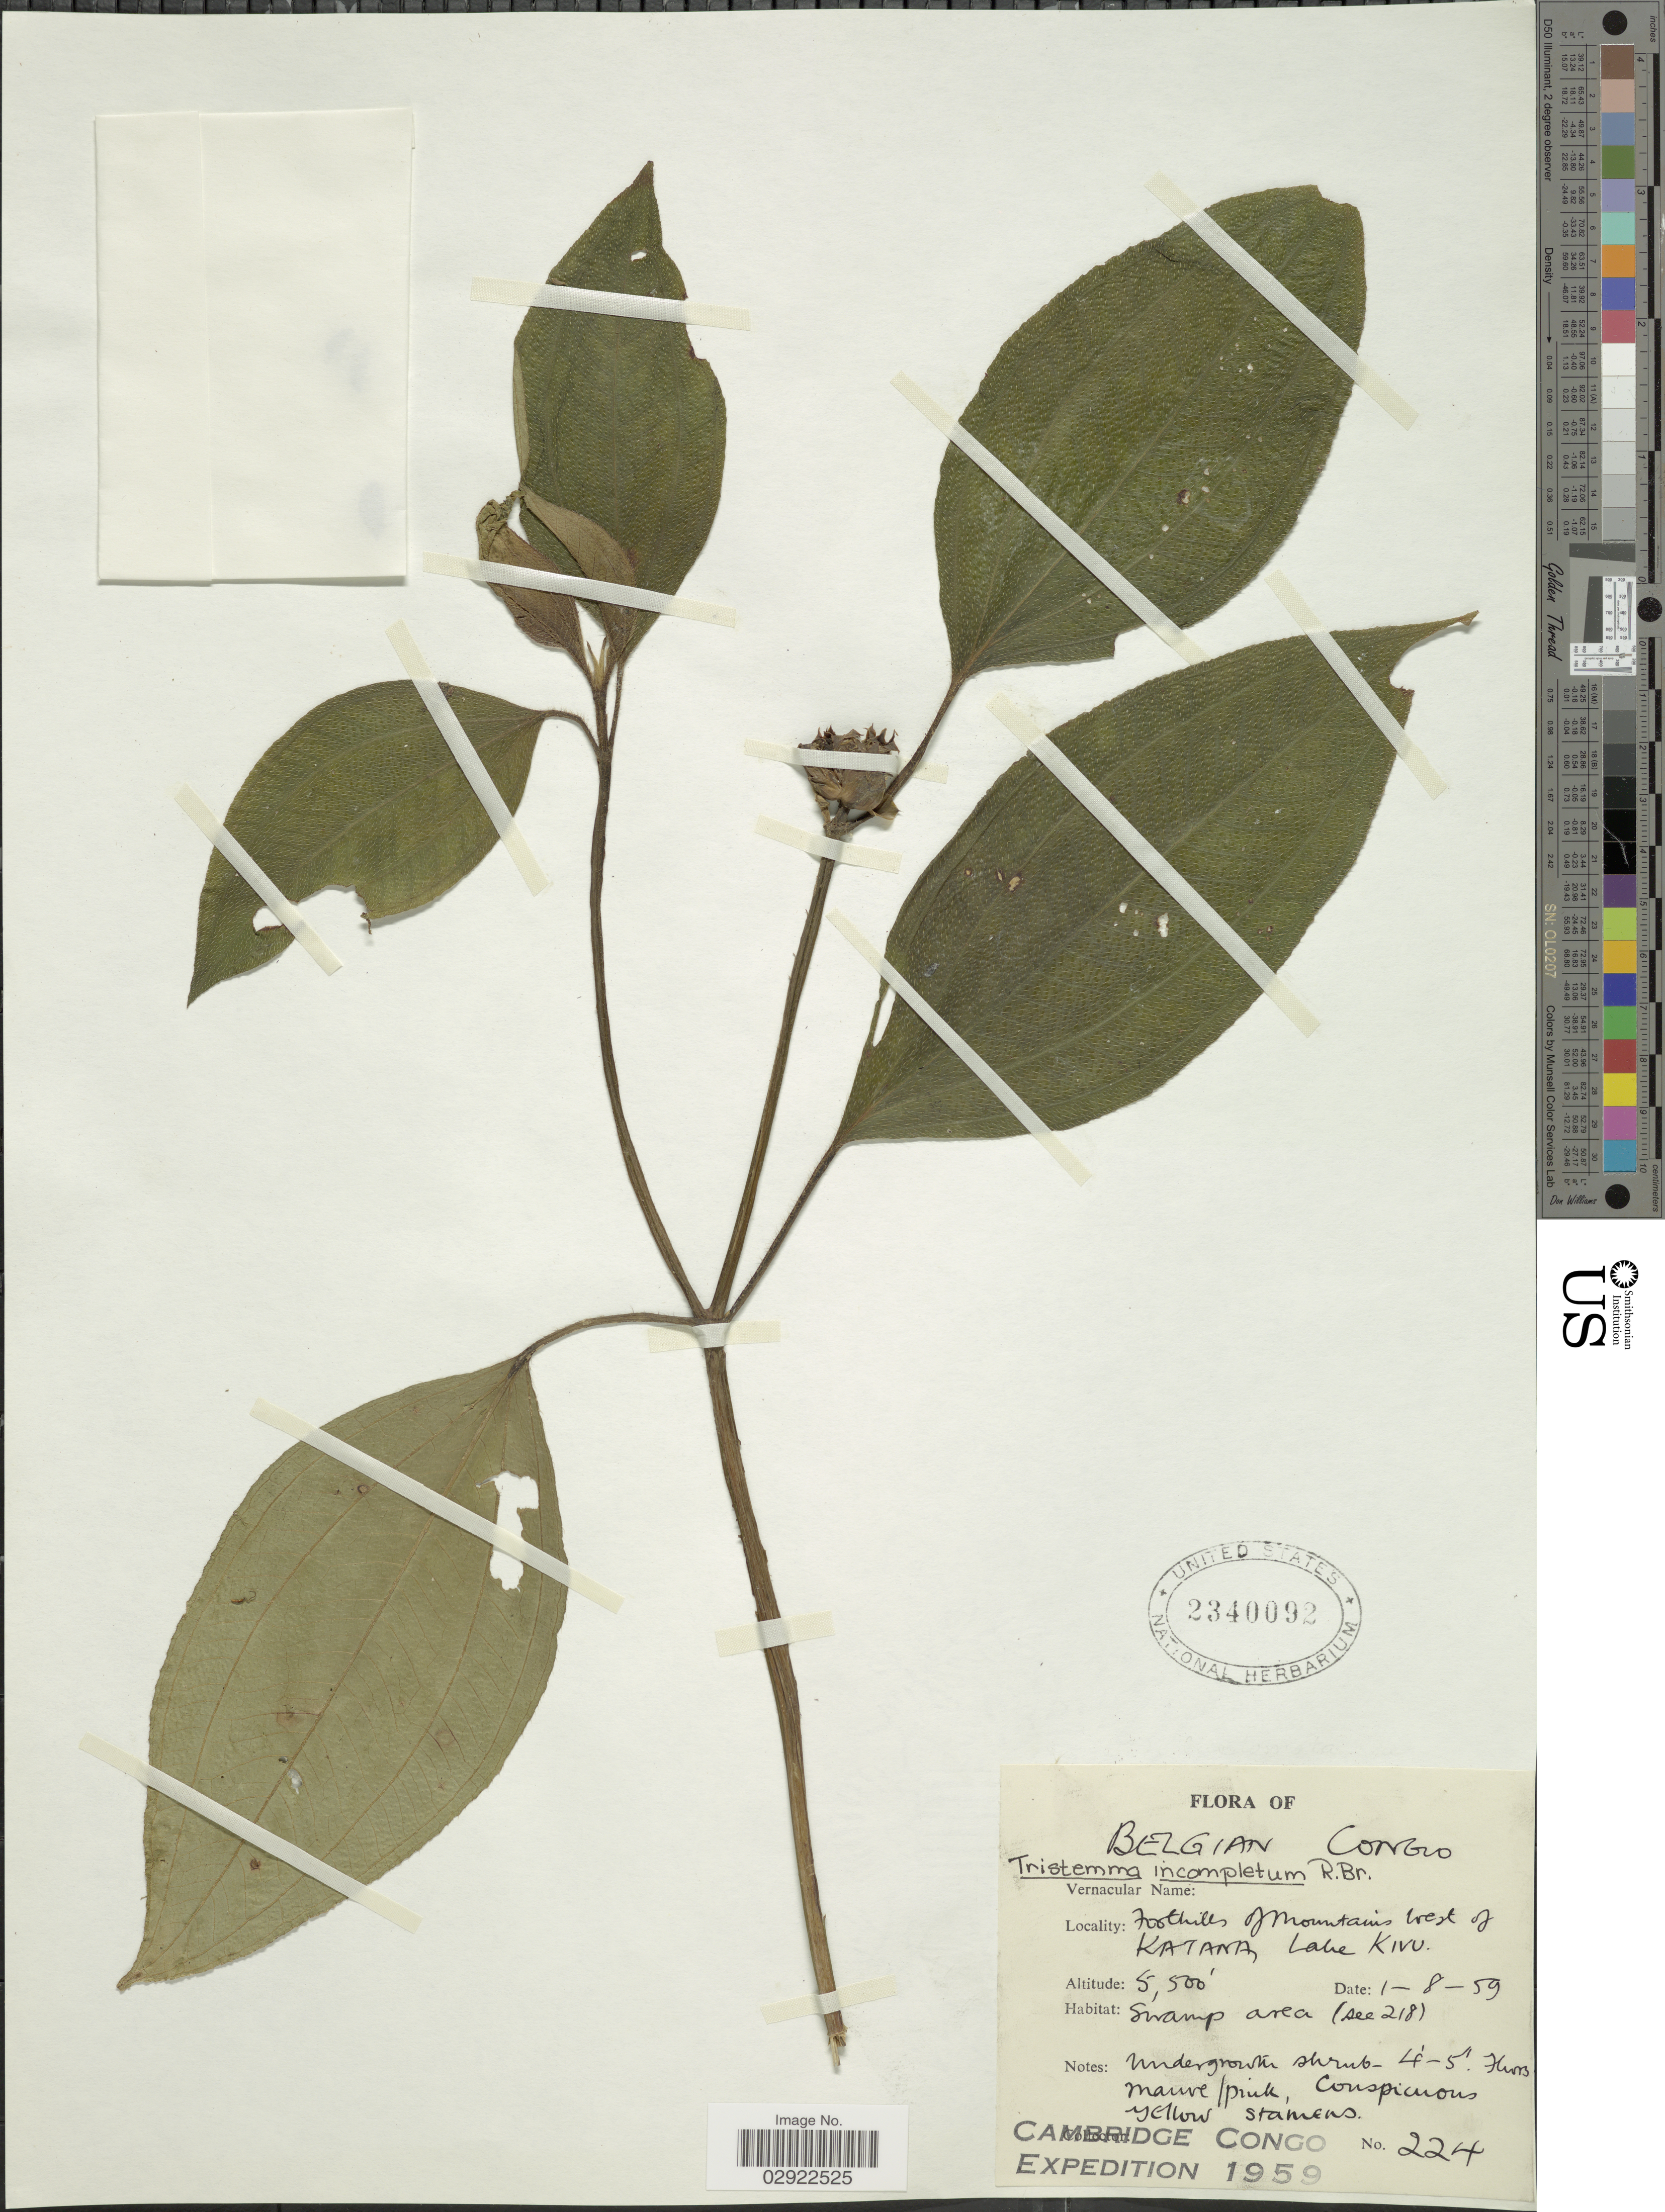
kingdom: Plantae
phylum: Tracheophyta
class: Magnoliopsida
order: Myrtales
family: Melastomataceae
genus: Tristemma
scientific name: Tristemma mauritianum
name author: J.F. Gmel.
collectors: Cambridge Congo Expedition 1959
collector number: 224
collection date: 1959-08-01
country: Congo, Democratic Republic of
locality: Belgian Congo. Foothills of mountains west of Katana, Lake Kivu.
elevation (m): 1676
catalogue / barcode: US 2340092